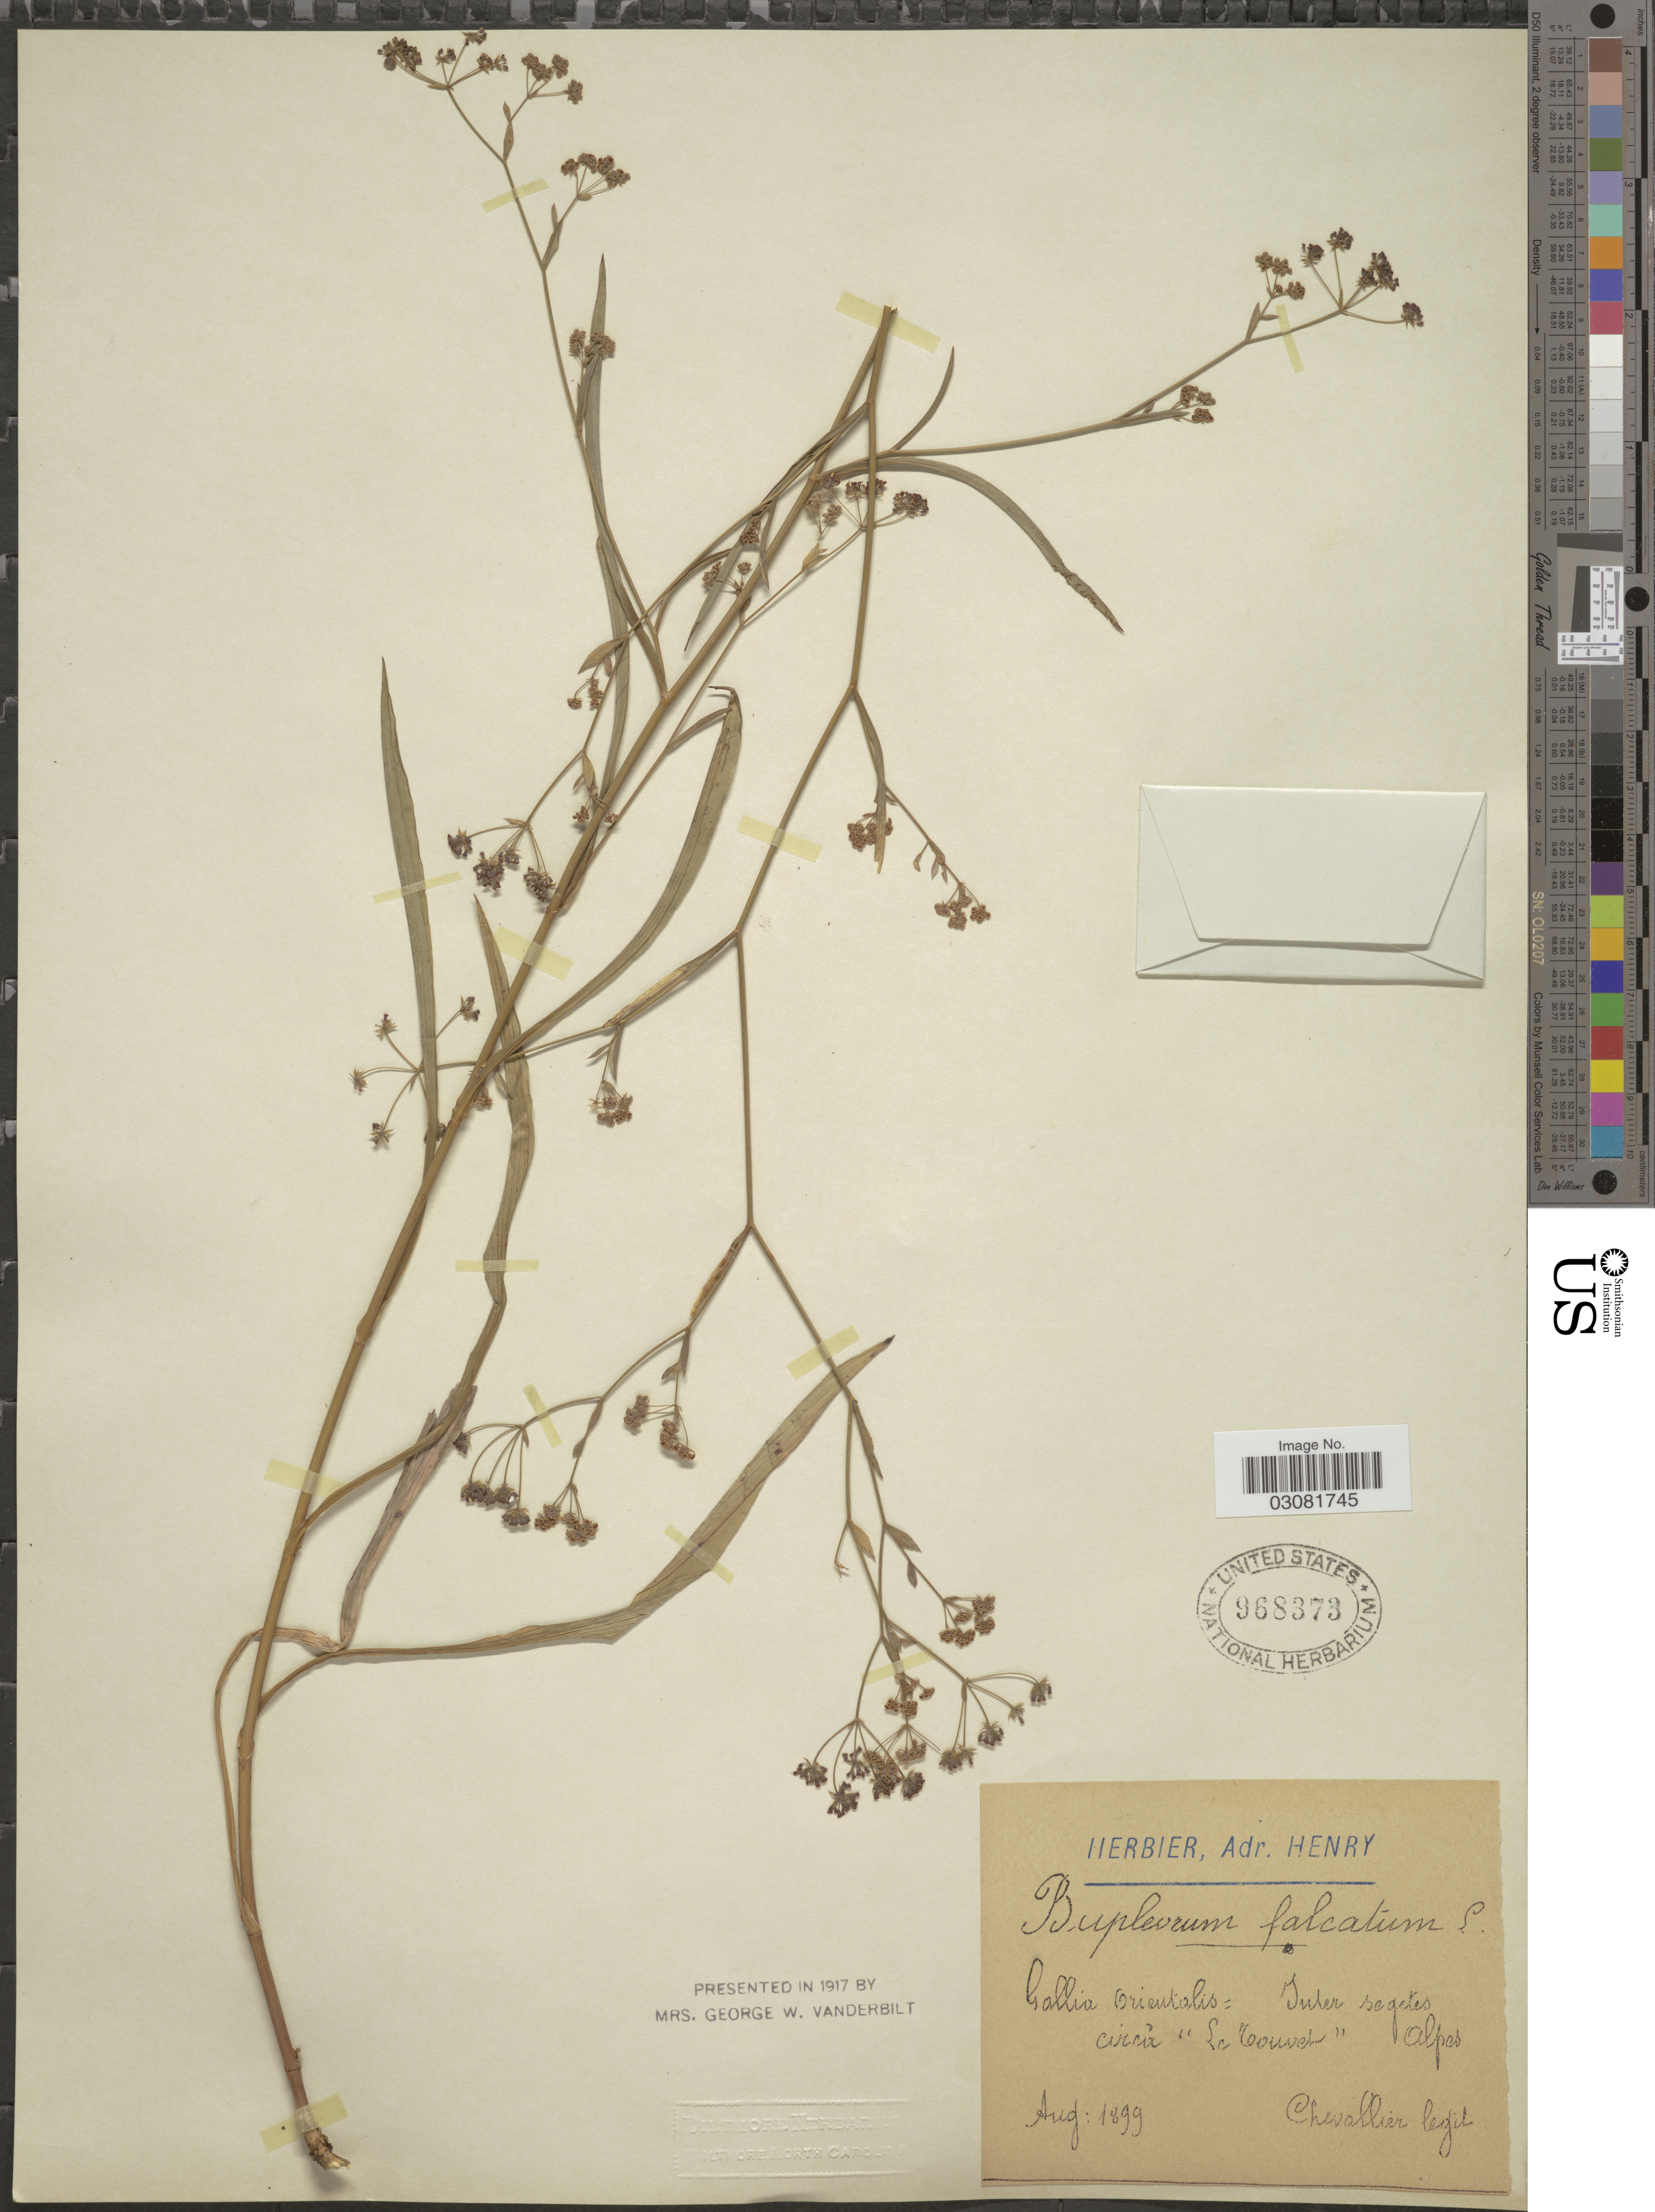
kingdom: Plantae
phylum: Tracheophyta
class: Magnoliopsida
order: Apiales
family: Apiaceae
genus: Bupleurum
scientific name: Bupleurum falcatum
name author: L.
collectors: Chevallier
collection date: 1899-08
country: France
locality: Gallia Orientalis = Inter segetes circà "Le Touvet" alpes.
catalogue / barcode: US 968373